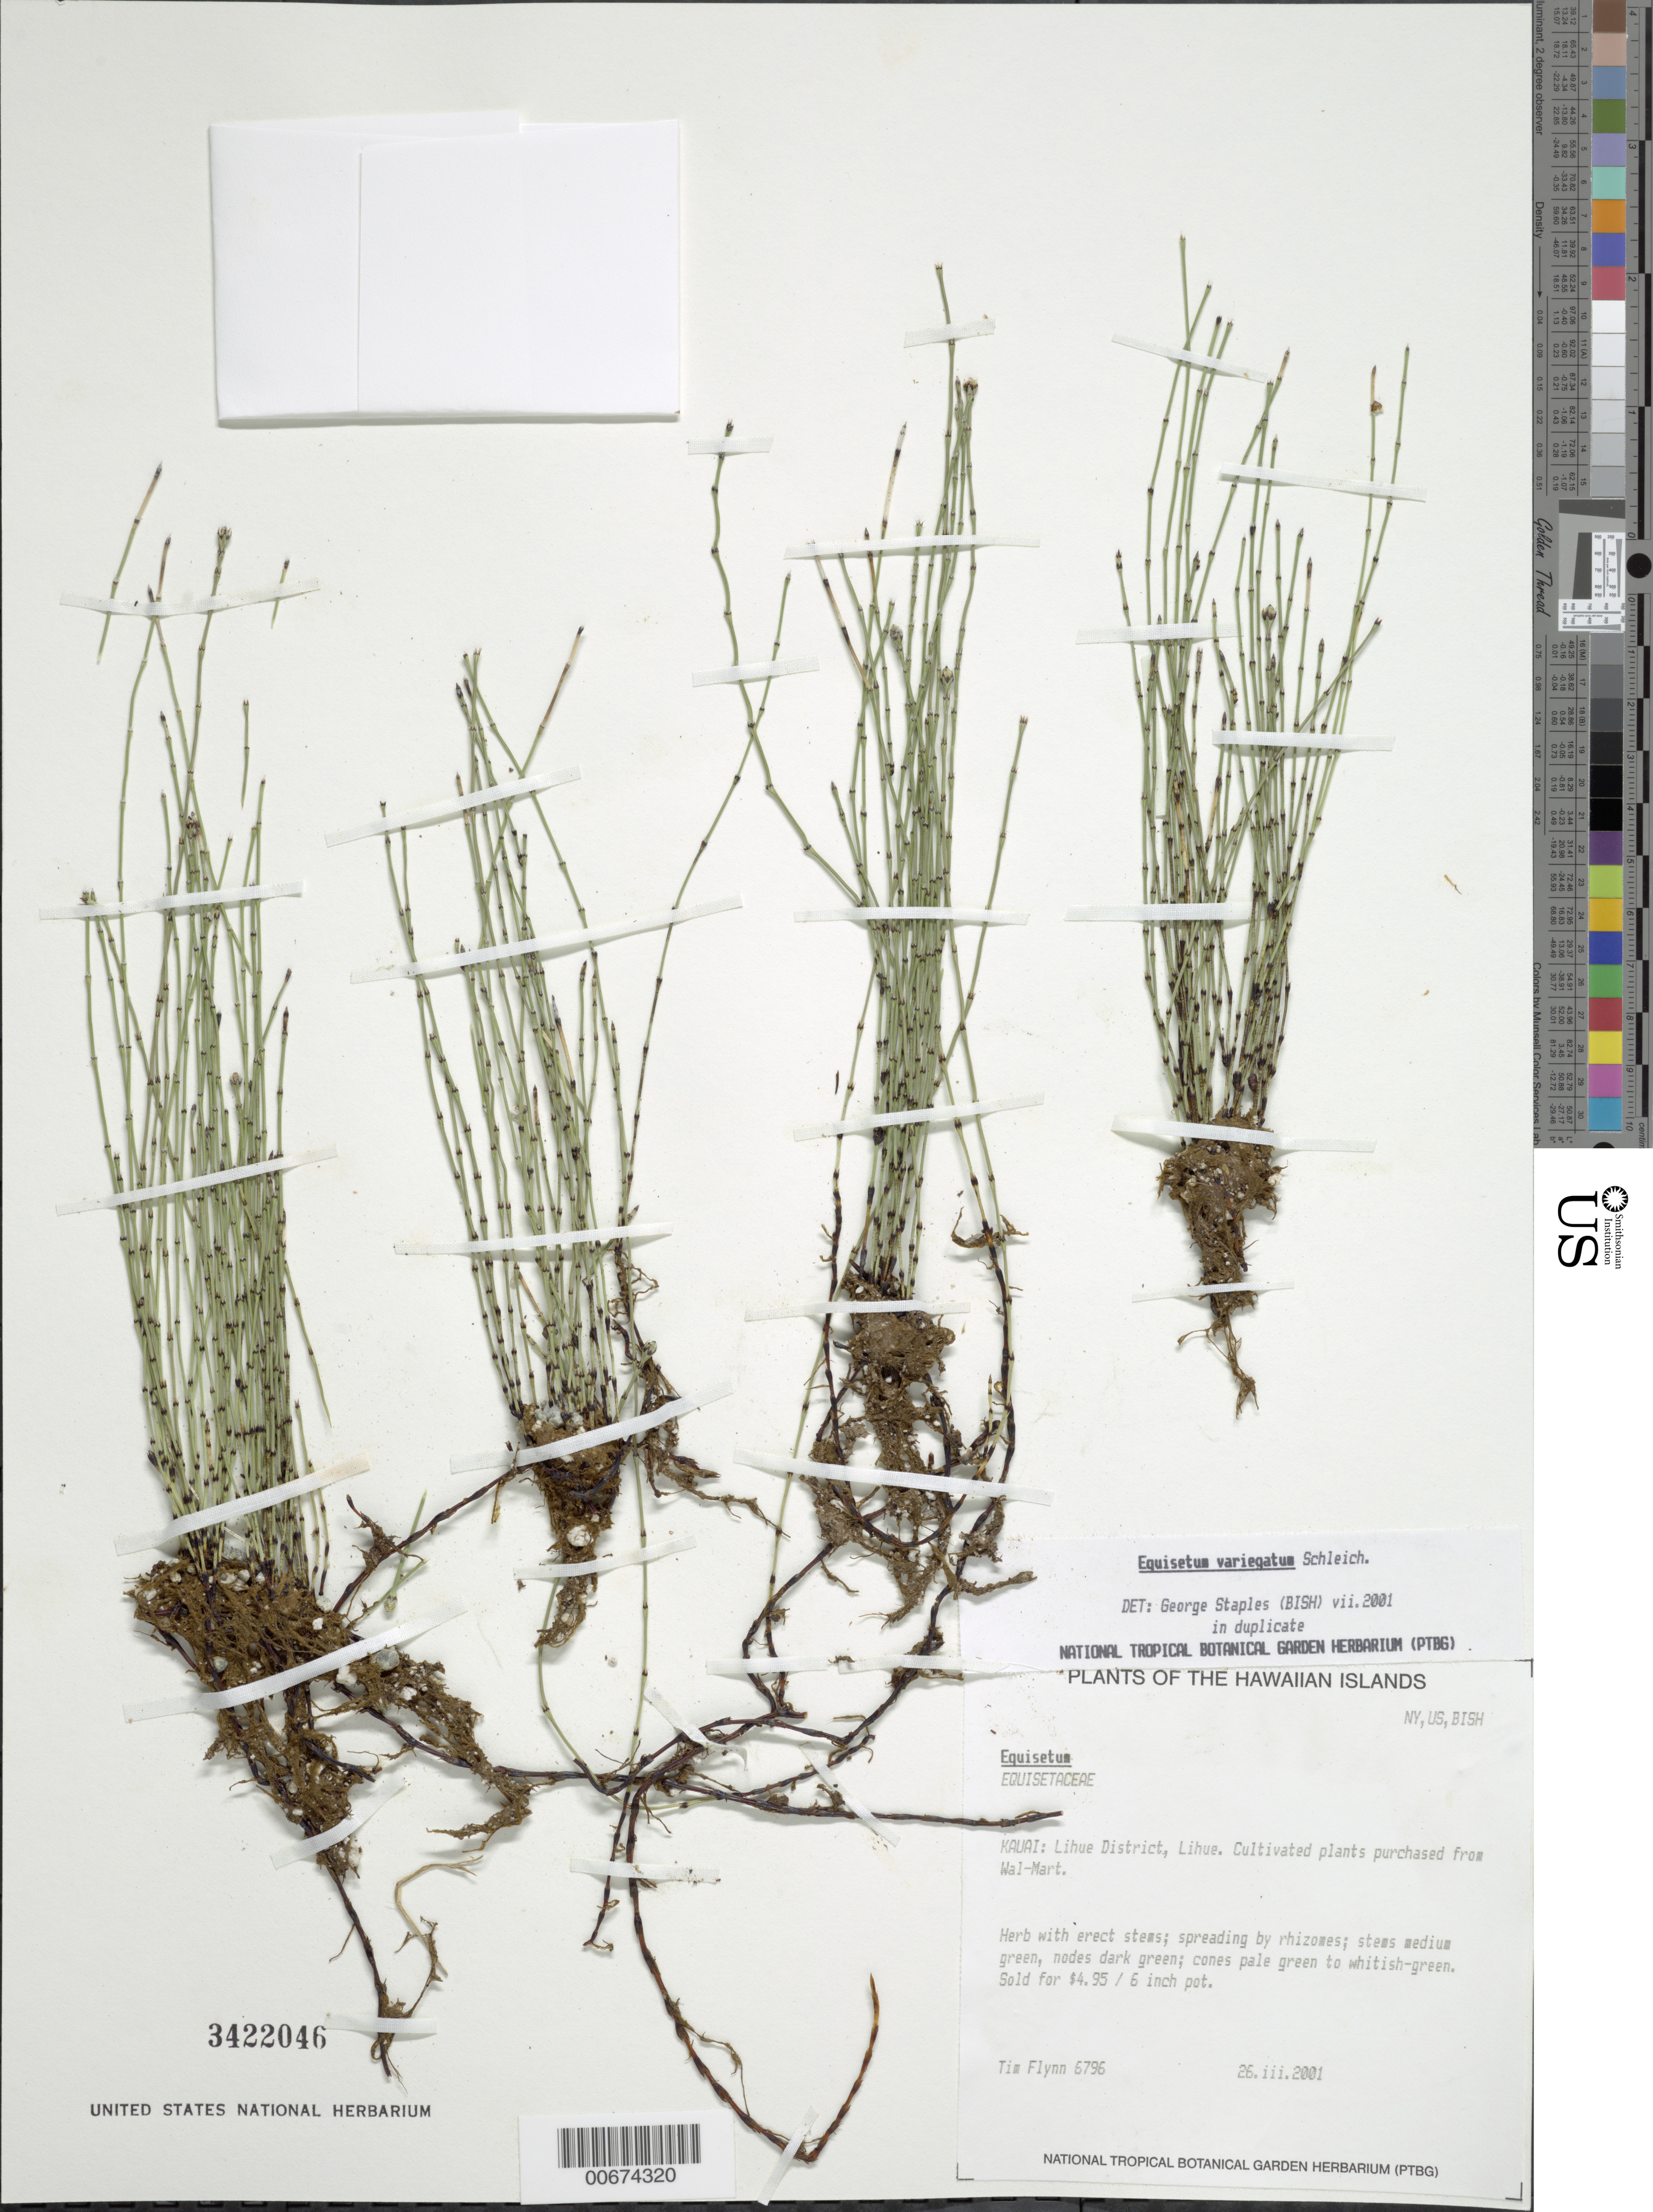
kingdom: Plantae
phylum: Tracheophyta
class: Polypodiopsida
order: Equisetales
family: Equisetaceae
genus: Equisetum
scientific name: Equisetum variegatum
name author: Schleich. ex F. Weber & D. Mohr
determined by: Staples, G. W.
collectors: T. W. Flynn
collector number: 6796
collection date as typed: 26 Mar 2001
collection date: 2001-03-26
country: United States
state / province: Hawaii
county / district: Kauai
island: Kaua'i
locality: Lihue District, Lihue, purchased from K-Mart, Kukui Grove.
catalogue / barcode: US 3422046